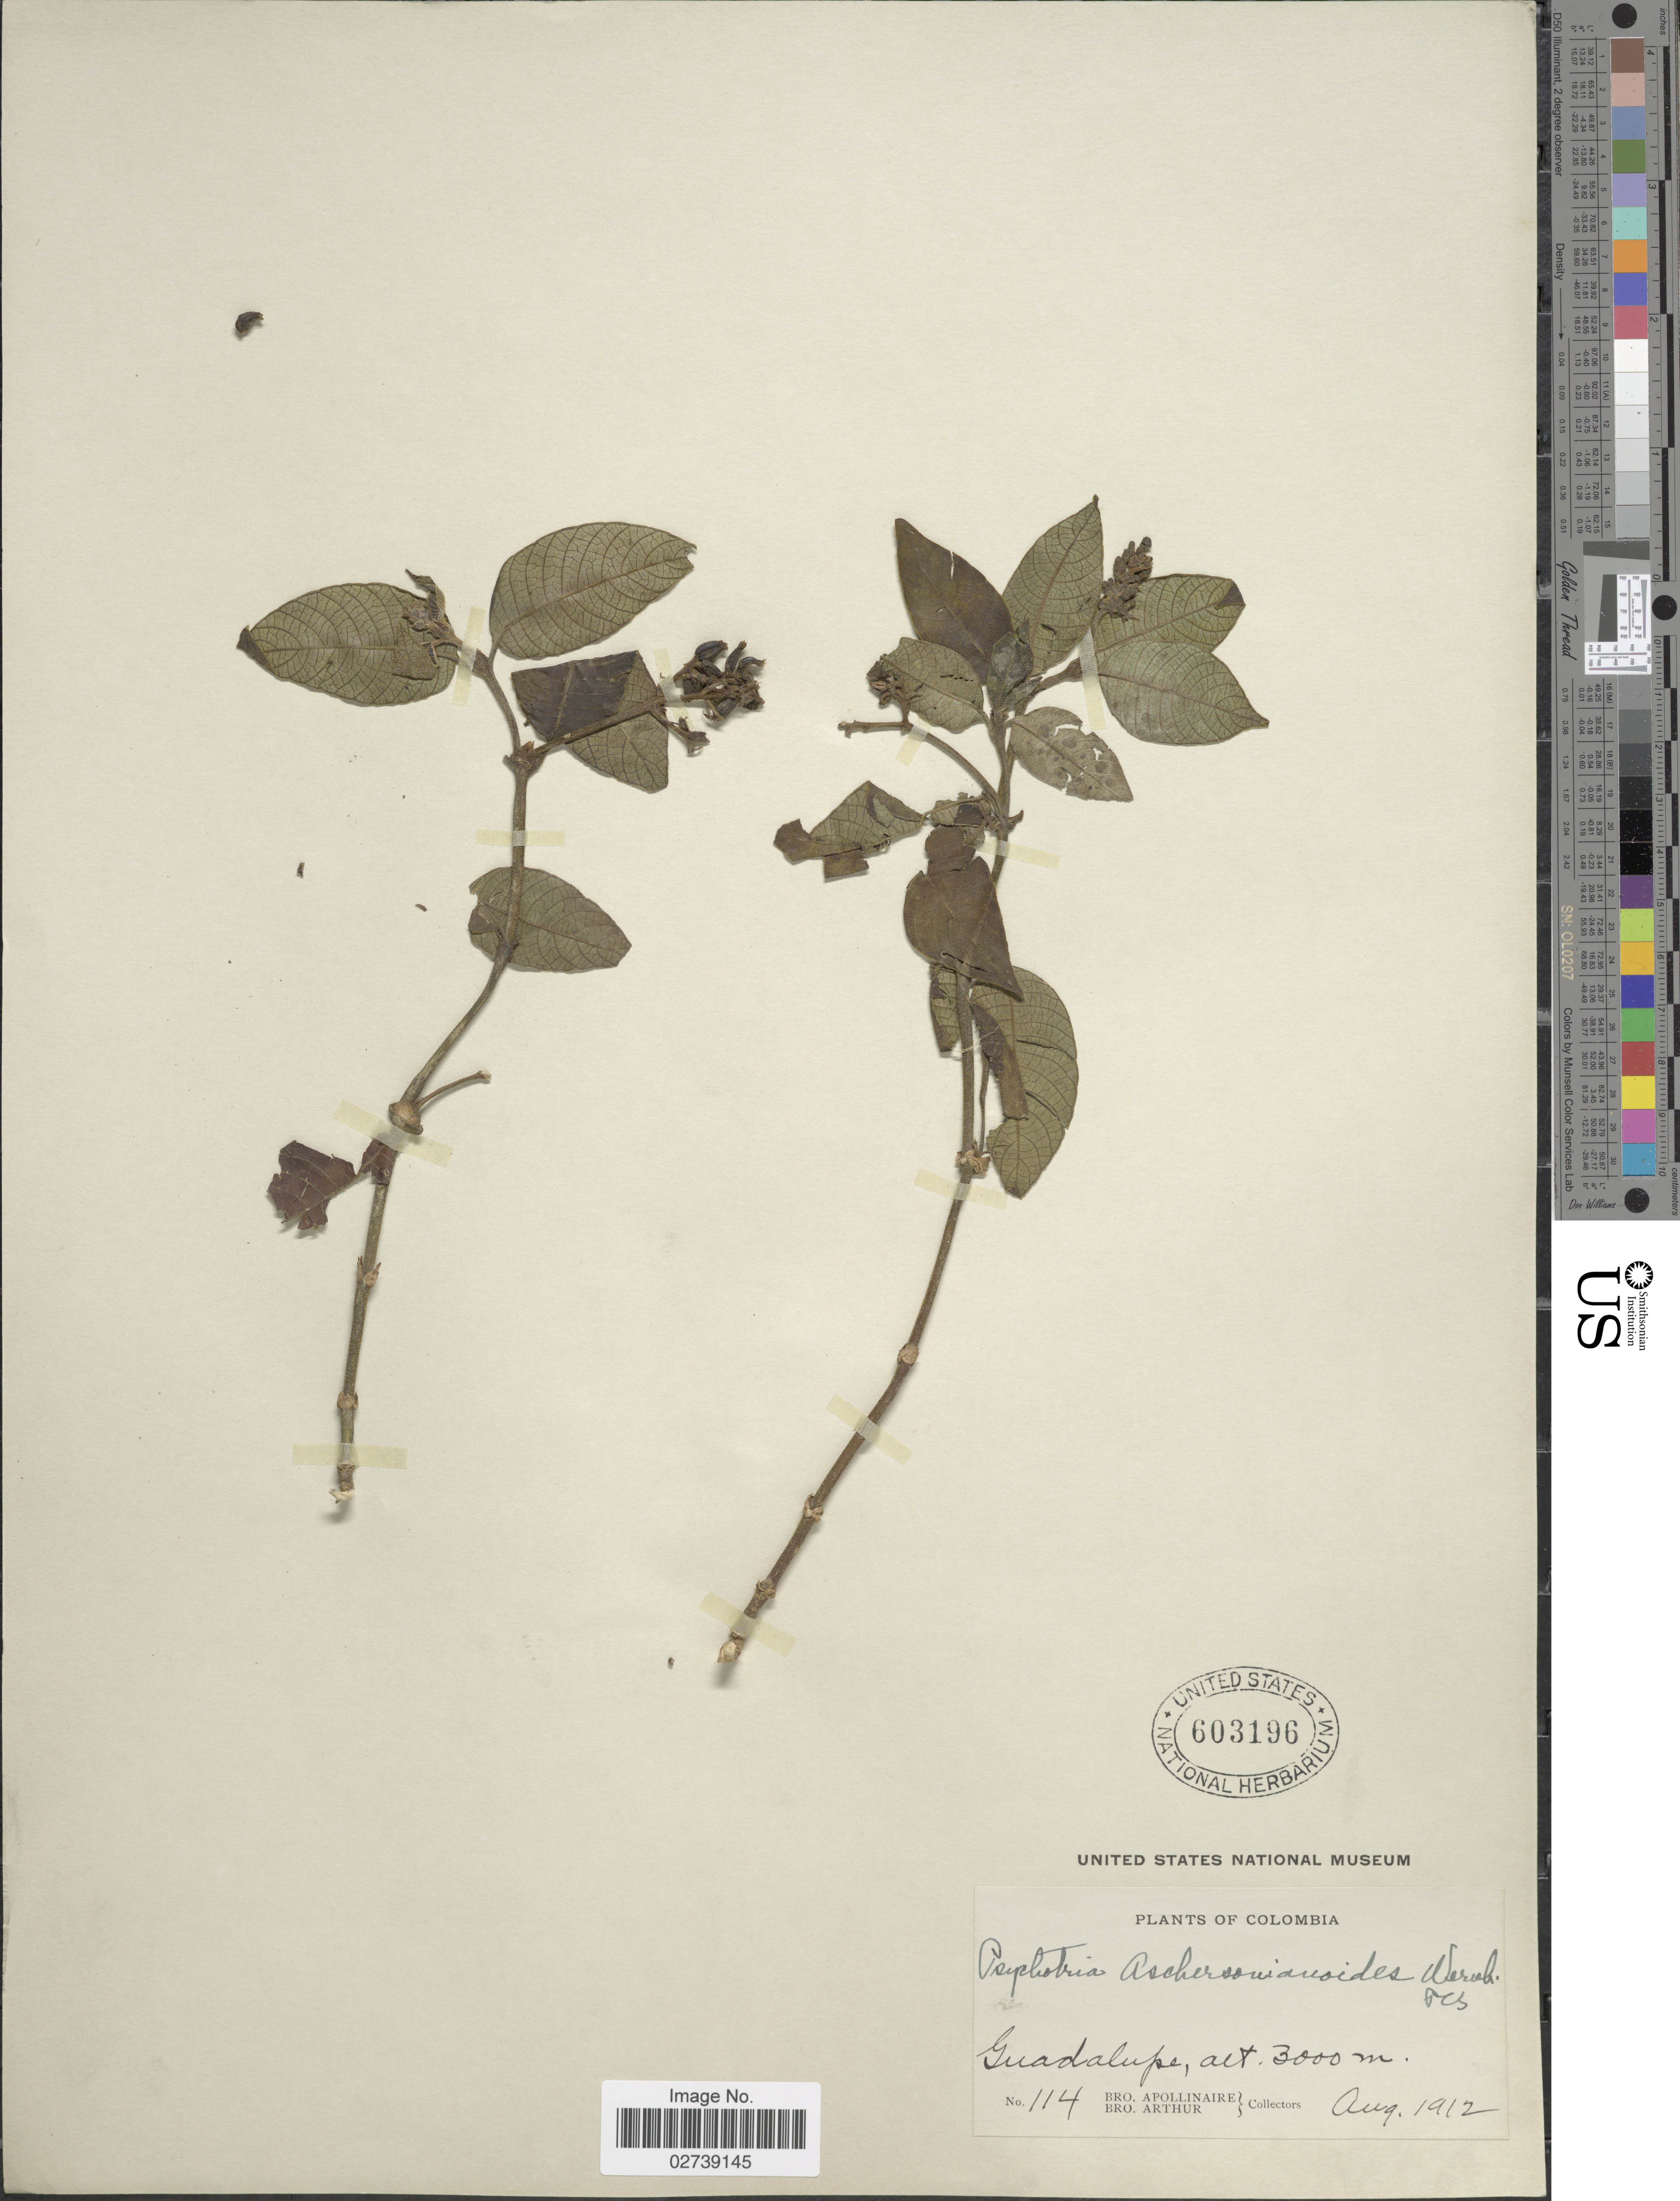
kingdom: Plantae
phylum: Tracheophyta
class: Magnoliopsida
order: Gentianales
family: Rubiaceae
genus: Palicourea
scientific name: Palicourea aschersonianoides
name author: Steyerm.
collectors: Bro. Apollinaire & Bro. Arthur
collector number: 114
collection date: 1912-08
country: Mexico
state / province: Baja California Norte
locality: Guadalupe.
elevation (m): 3000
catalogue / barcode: US 603196